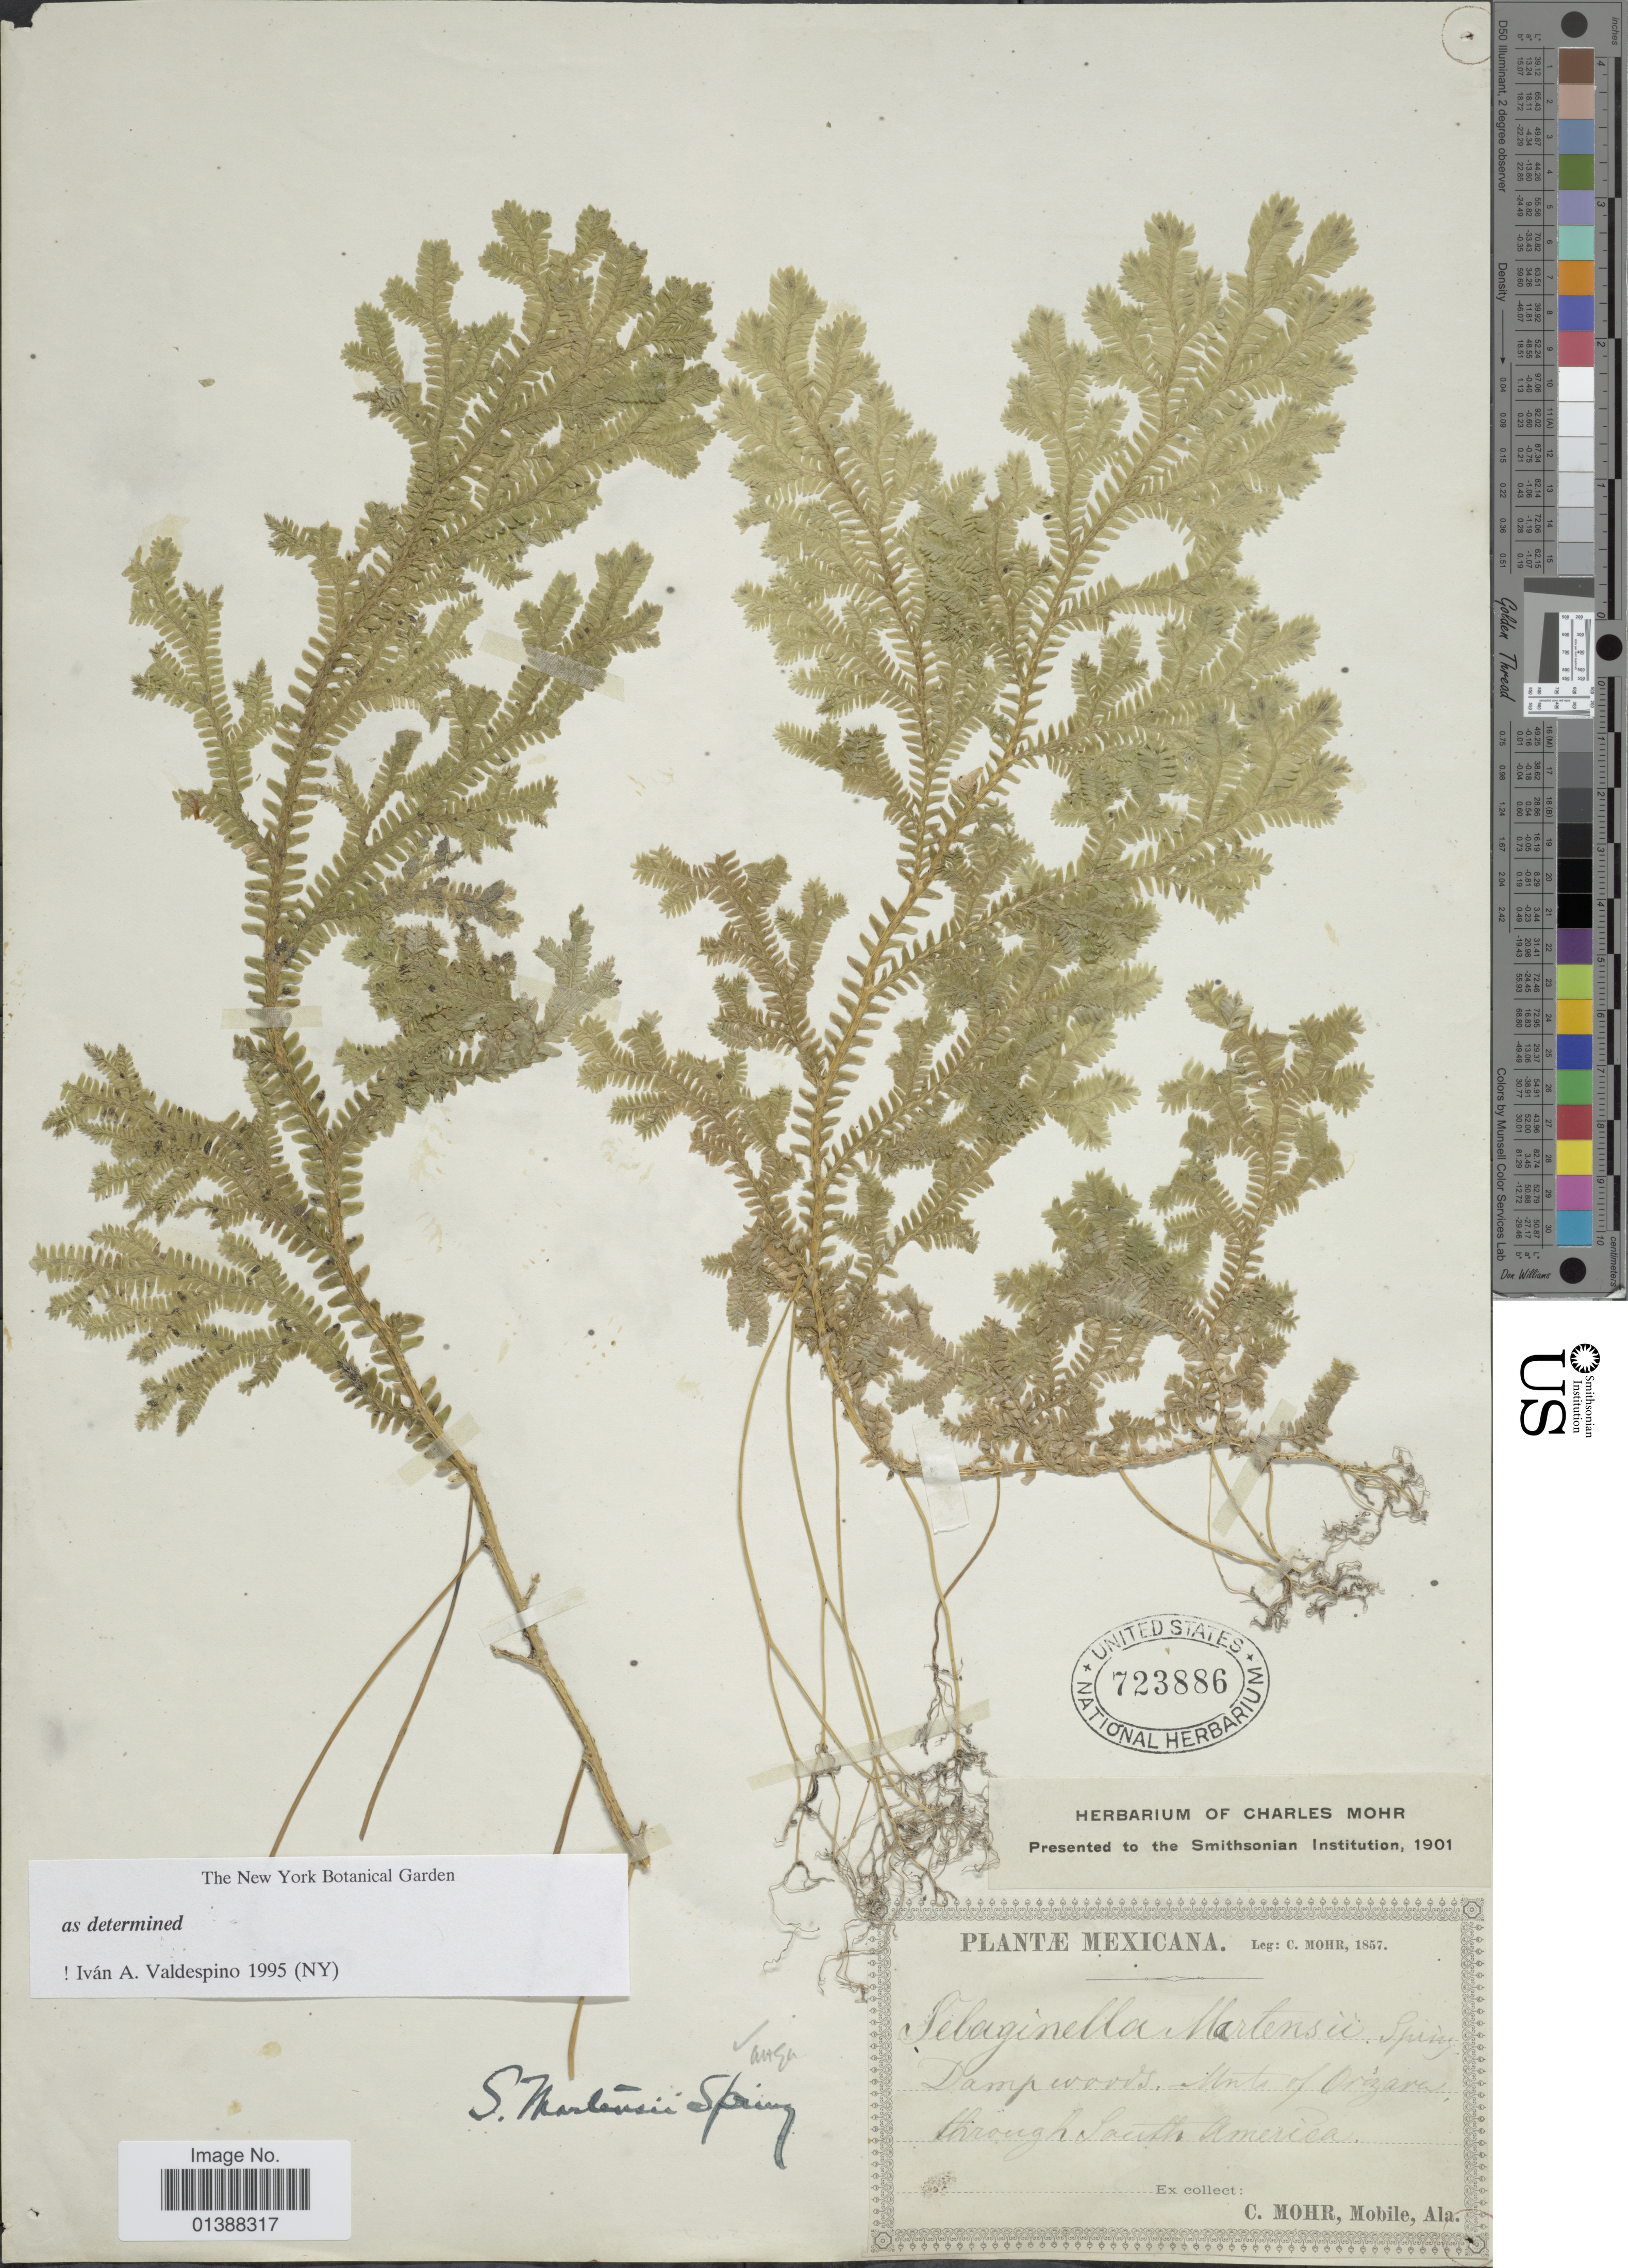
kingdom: Plantae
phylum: Tracheophyta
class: Lycopodiopsida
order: Selaginellales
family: Selaginellaceae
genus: Selaginella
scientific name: Selaginella martensii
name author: Spring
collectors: C. T. Mohr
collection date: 1857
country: Mexico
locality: Mnts of Orizava through South America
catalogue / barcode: US 723886